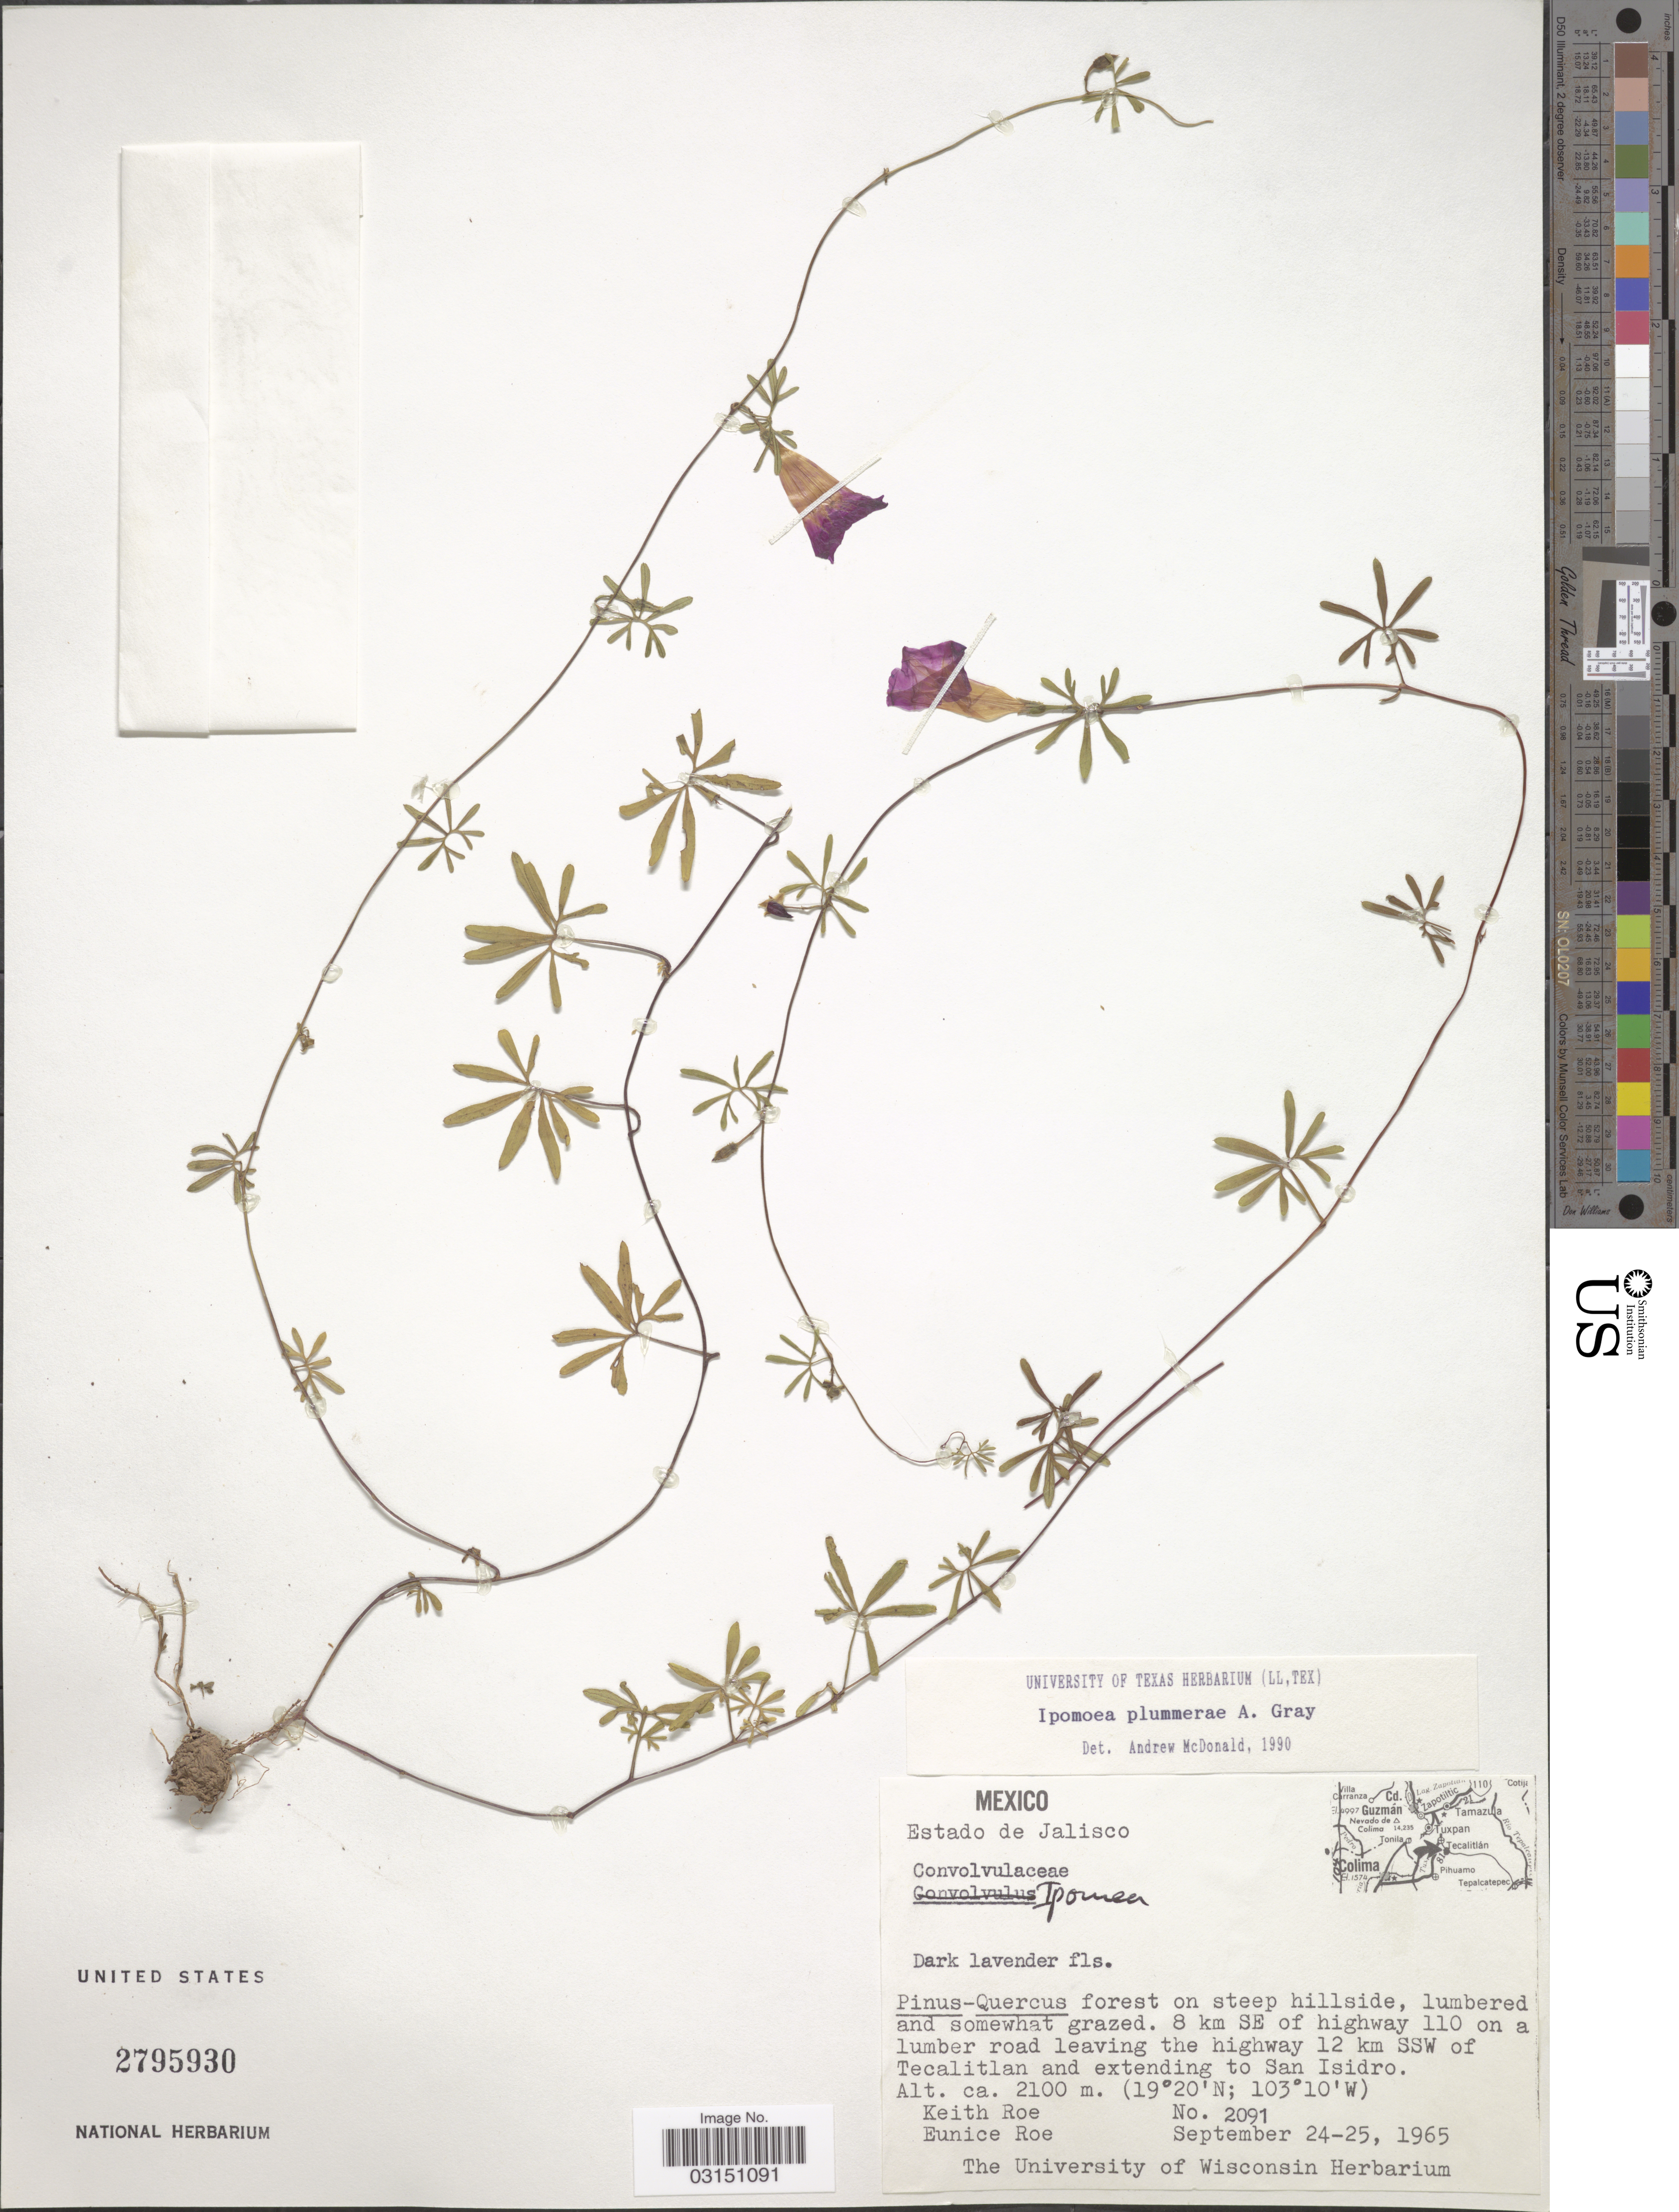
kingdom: Plantae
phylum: Tracheophyta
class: Magnoliopsida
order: Solanales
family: Convolvulaceae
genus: Ipomoea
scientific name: Ipomoea plummerae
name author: A. Gray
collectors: K. E. Roe & E. Roe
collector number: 2091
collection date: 1965-09-24/1965-09-25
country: Mexico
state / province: Jalisco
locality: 8 km SE of highway 110 on a lumber road leaving the highway 12 km SSW of Tecalitlan and extending to San Isidro.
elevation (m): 2100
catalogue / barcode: US 2795930